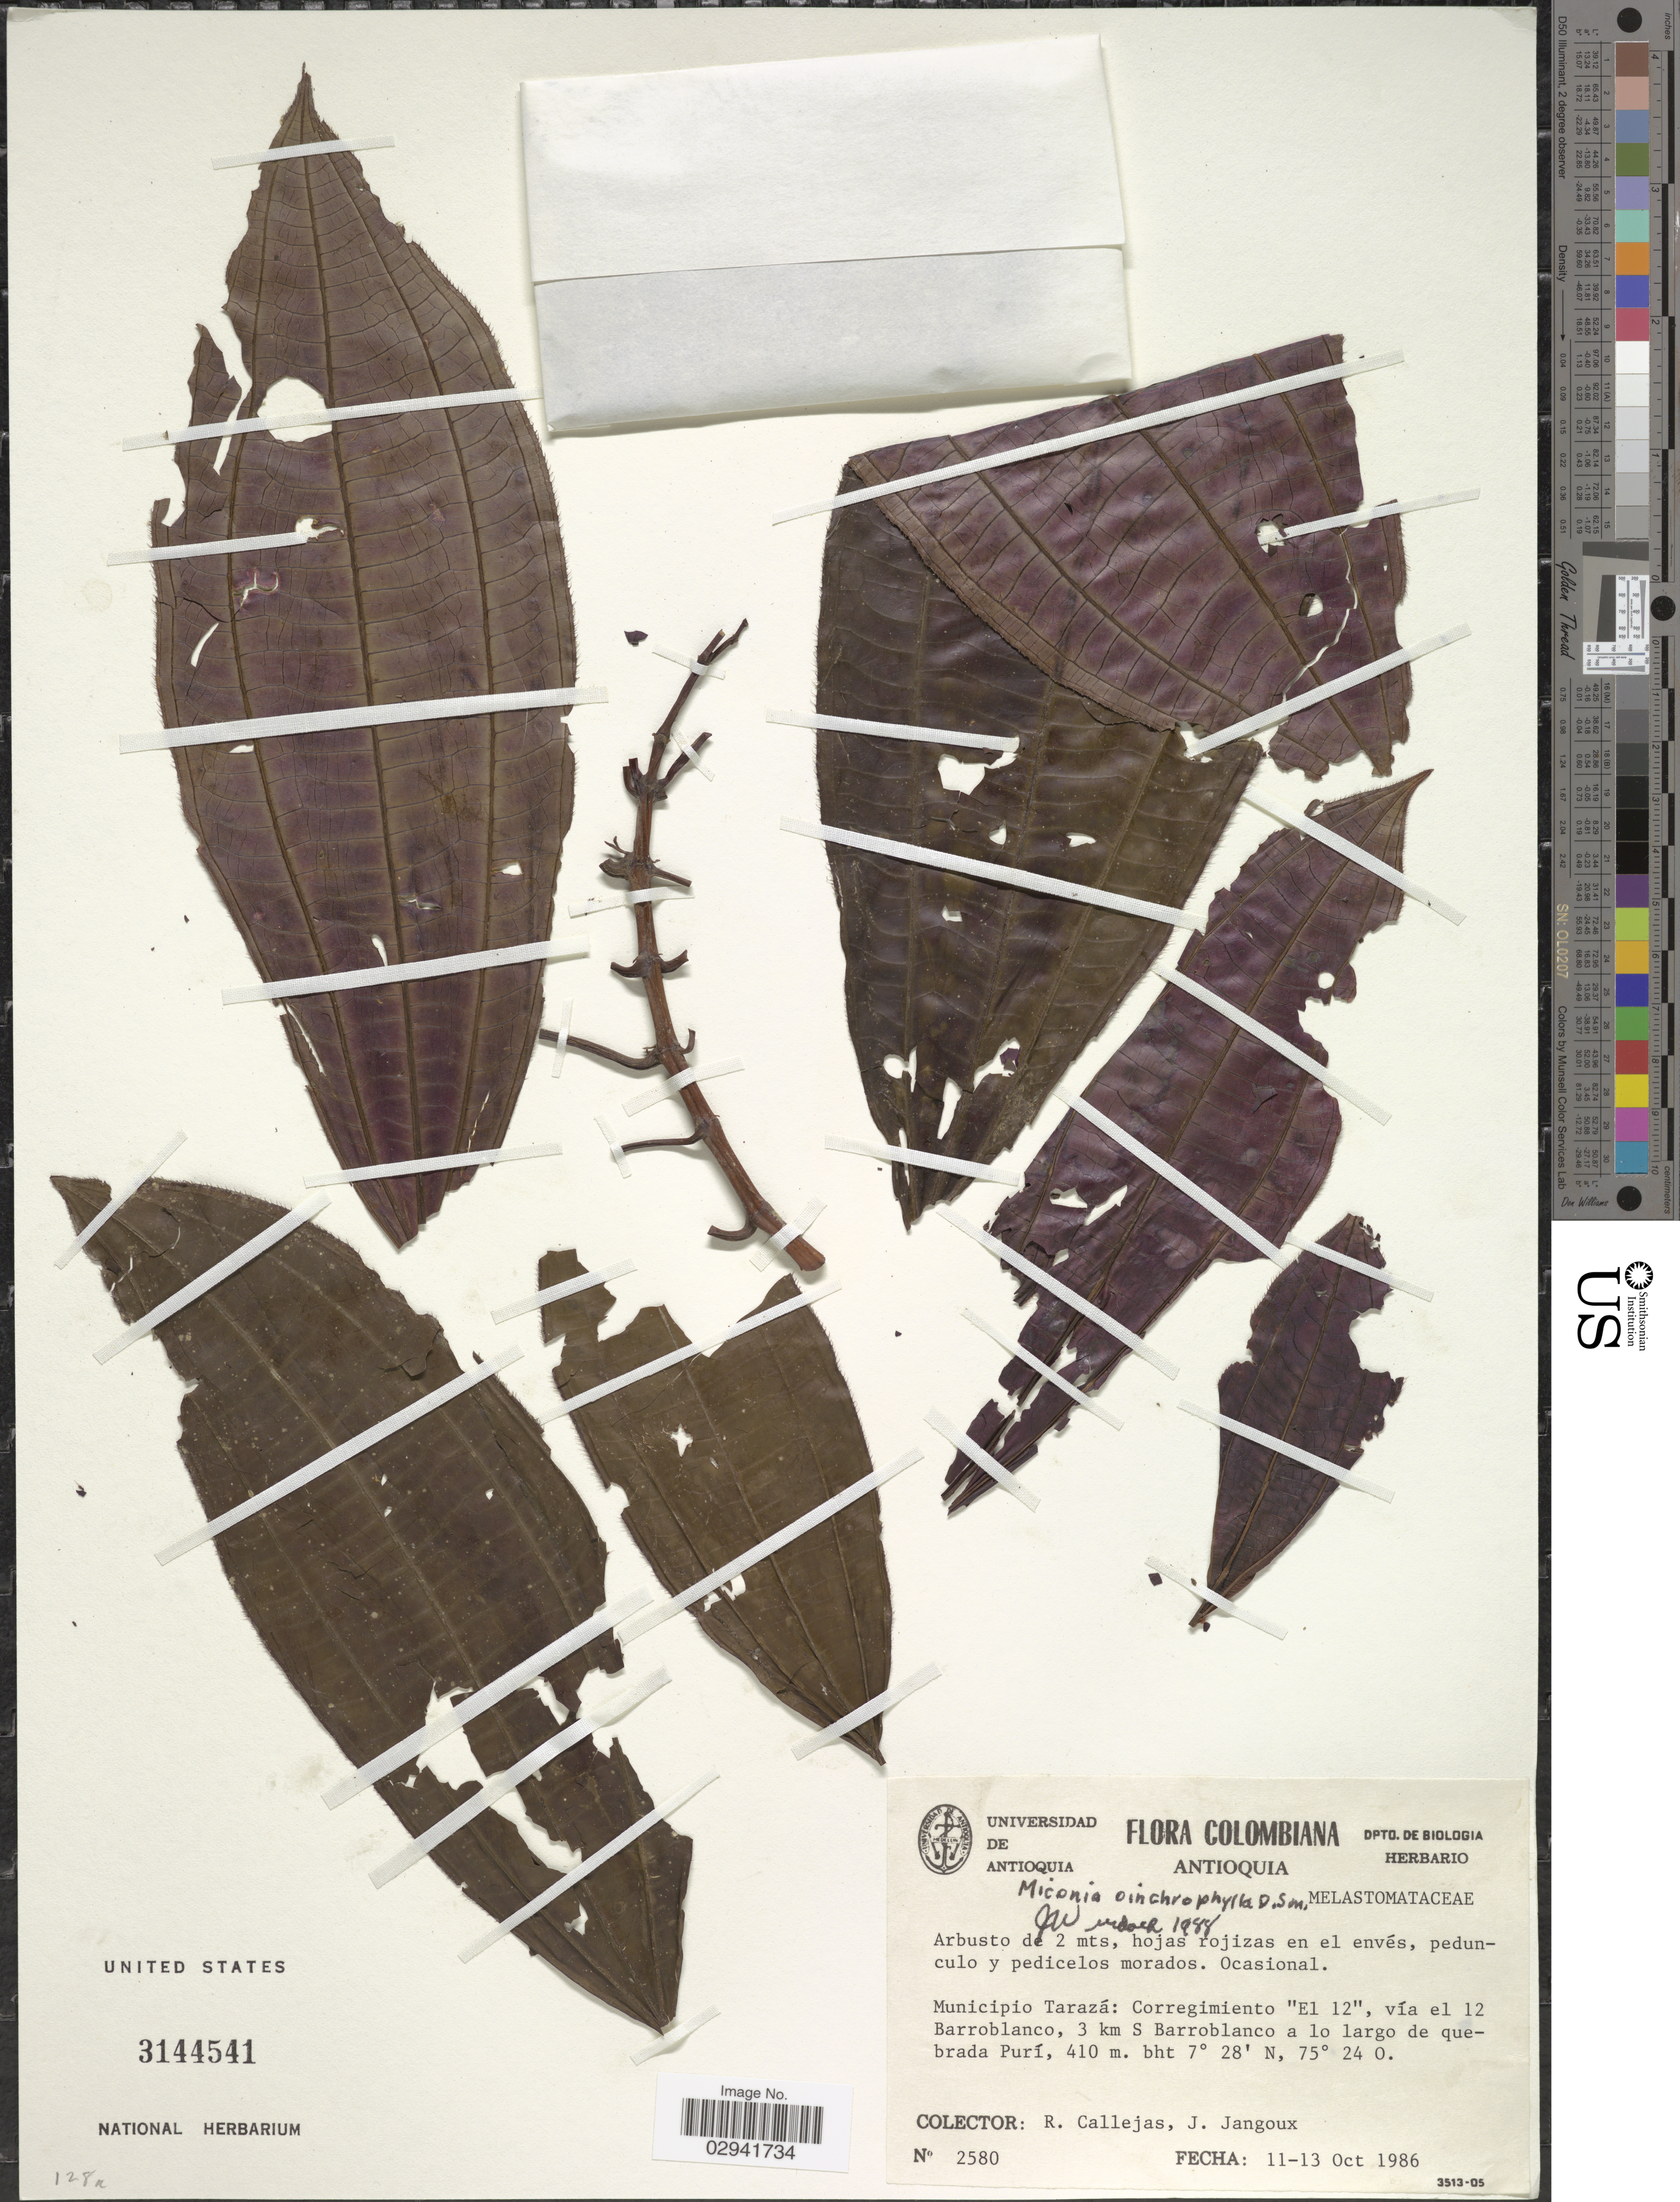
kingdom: Plantae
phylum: Tracheophyta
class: Magnoliopsida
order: Myrtales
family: Melastomataceae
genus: Miconia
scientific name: Miconia oinochrophylla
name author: Donn. Sm.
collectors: R. Callejas & J. I. Jangoux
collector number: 2580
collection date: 1986-10-11/1986-10-13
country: Colombia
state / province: Antioquia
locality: Municipio Tarazá: Corregimiento "El 12", vía el 12 Barroblanco, 3 km S Barroblanco a lo largo de quebrada Purí.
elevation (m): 410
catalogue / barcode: US 3144541